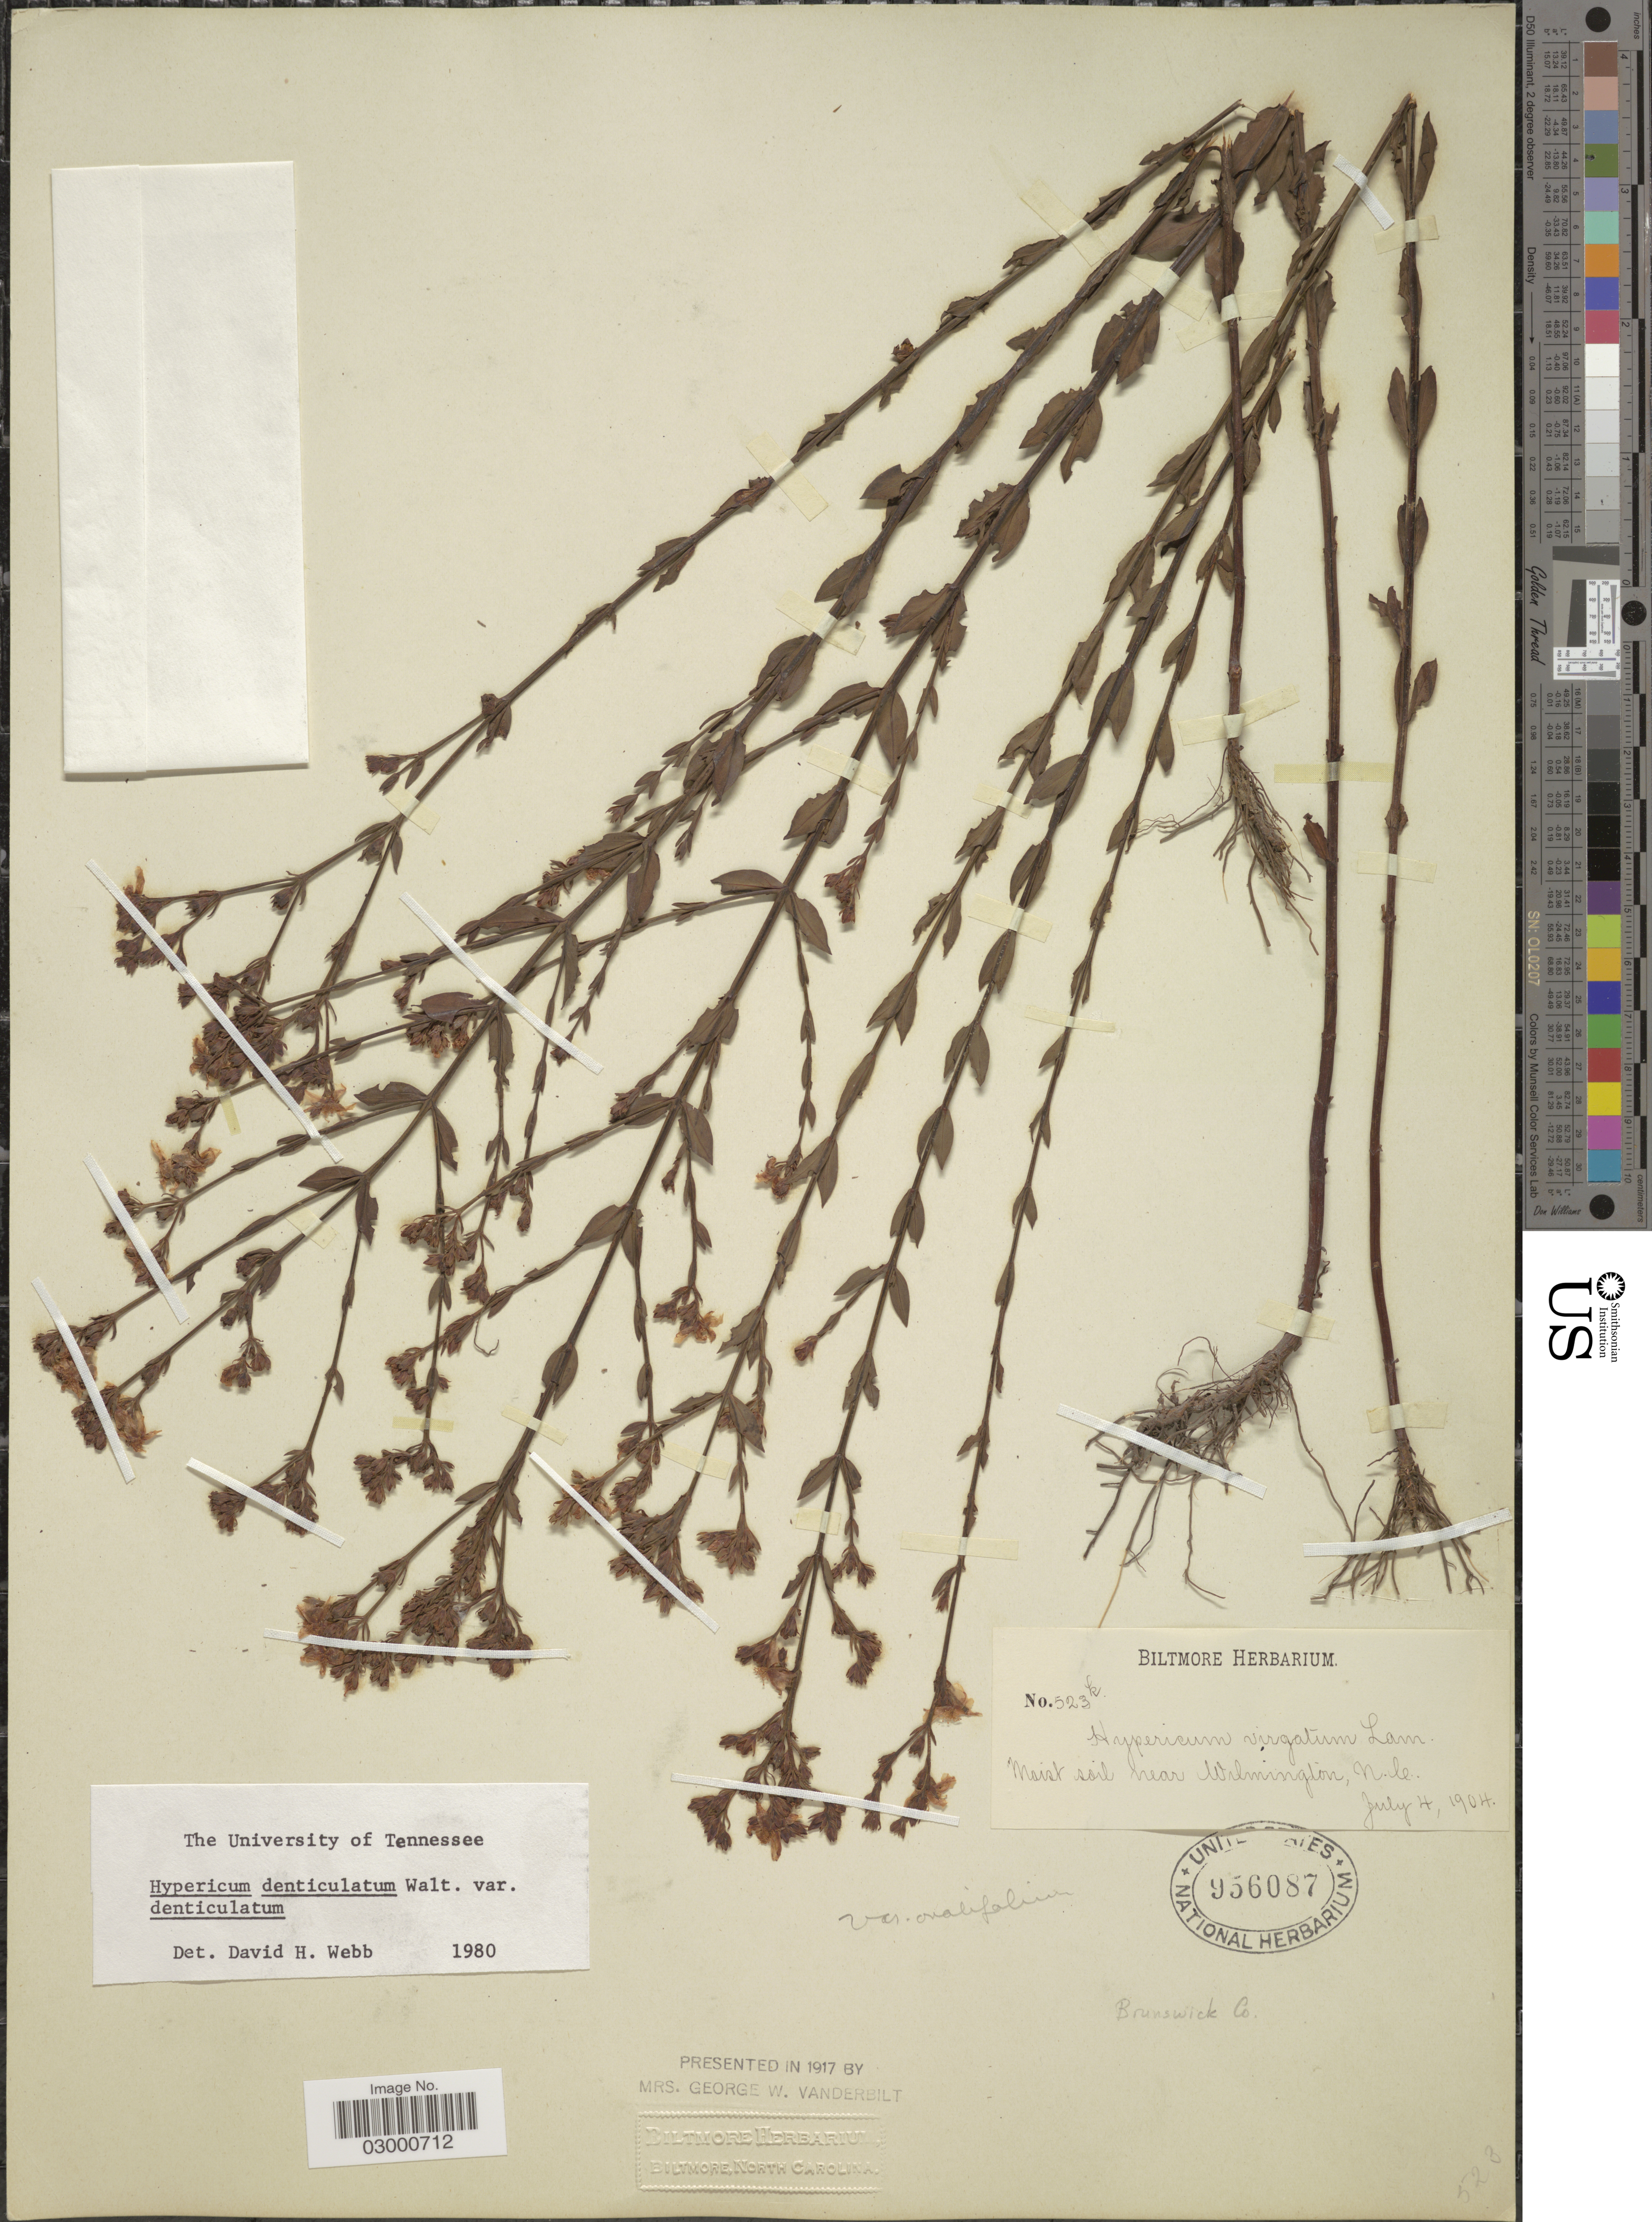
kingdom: Plantae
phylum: Tracheophyta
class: Magnoliopsida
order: Malpighiales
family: Hypericaceae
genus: Hypericum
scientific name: Hypericum denticulatum var. denticulatum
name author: Walter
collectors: ex herb. Biltmore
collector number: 523k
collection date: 1904-07-04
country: United States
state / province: North Carolina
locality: Moist soil near Wilmington. Brunswick Co.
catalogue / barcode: US 956087